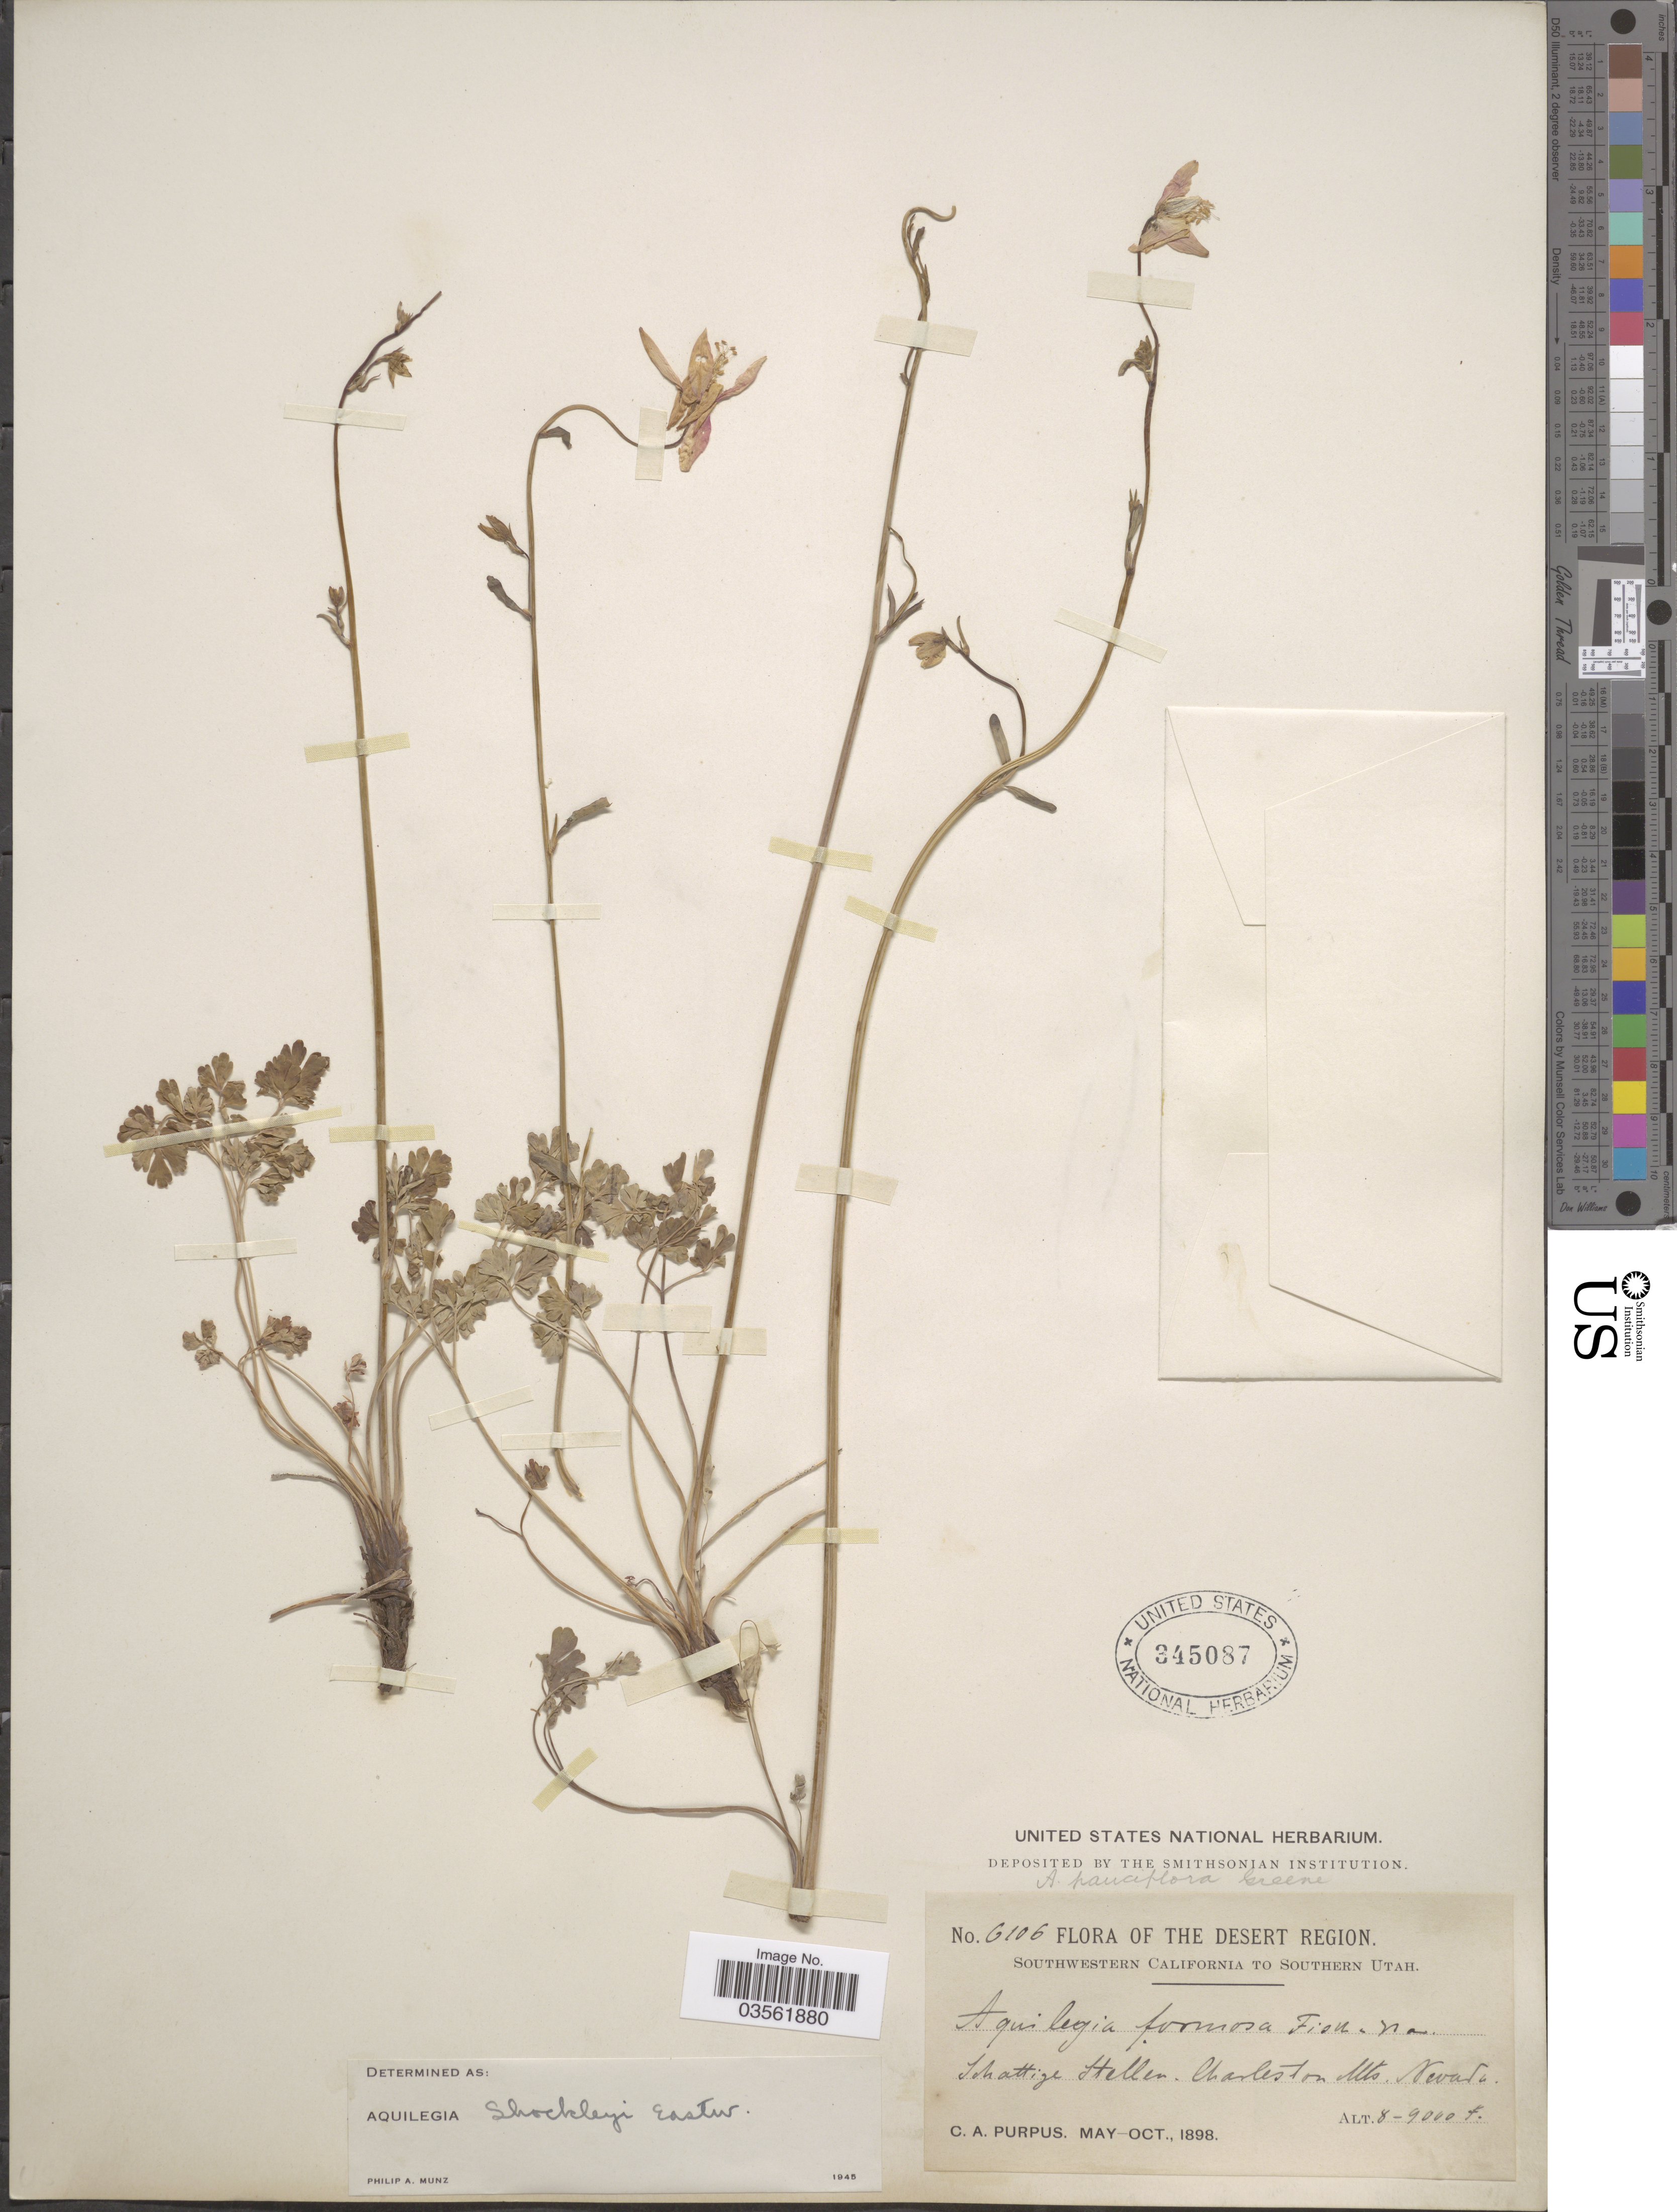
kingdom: Plantae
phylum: Tracheophyta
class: Magnoliopsida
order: Ranunculales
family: Ranunculaceae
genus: Aquilegia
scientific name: Aquilegia shockleyi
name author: Eastw.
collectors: C. A. Purpus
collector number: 6106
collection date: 1898-05/1898-10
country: United States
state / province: Nevada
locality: The Desert Region. Schattige Stellen. Charleston Mts.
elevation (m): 2438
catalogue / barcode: US 345087